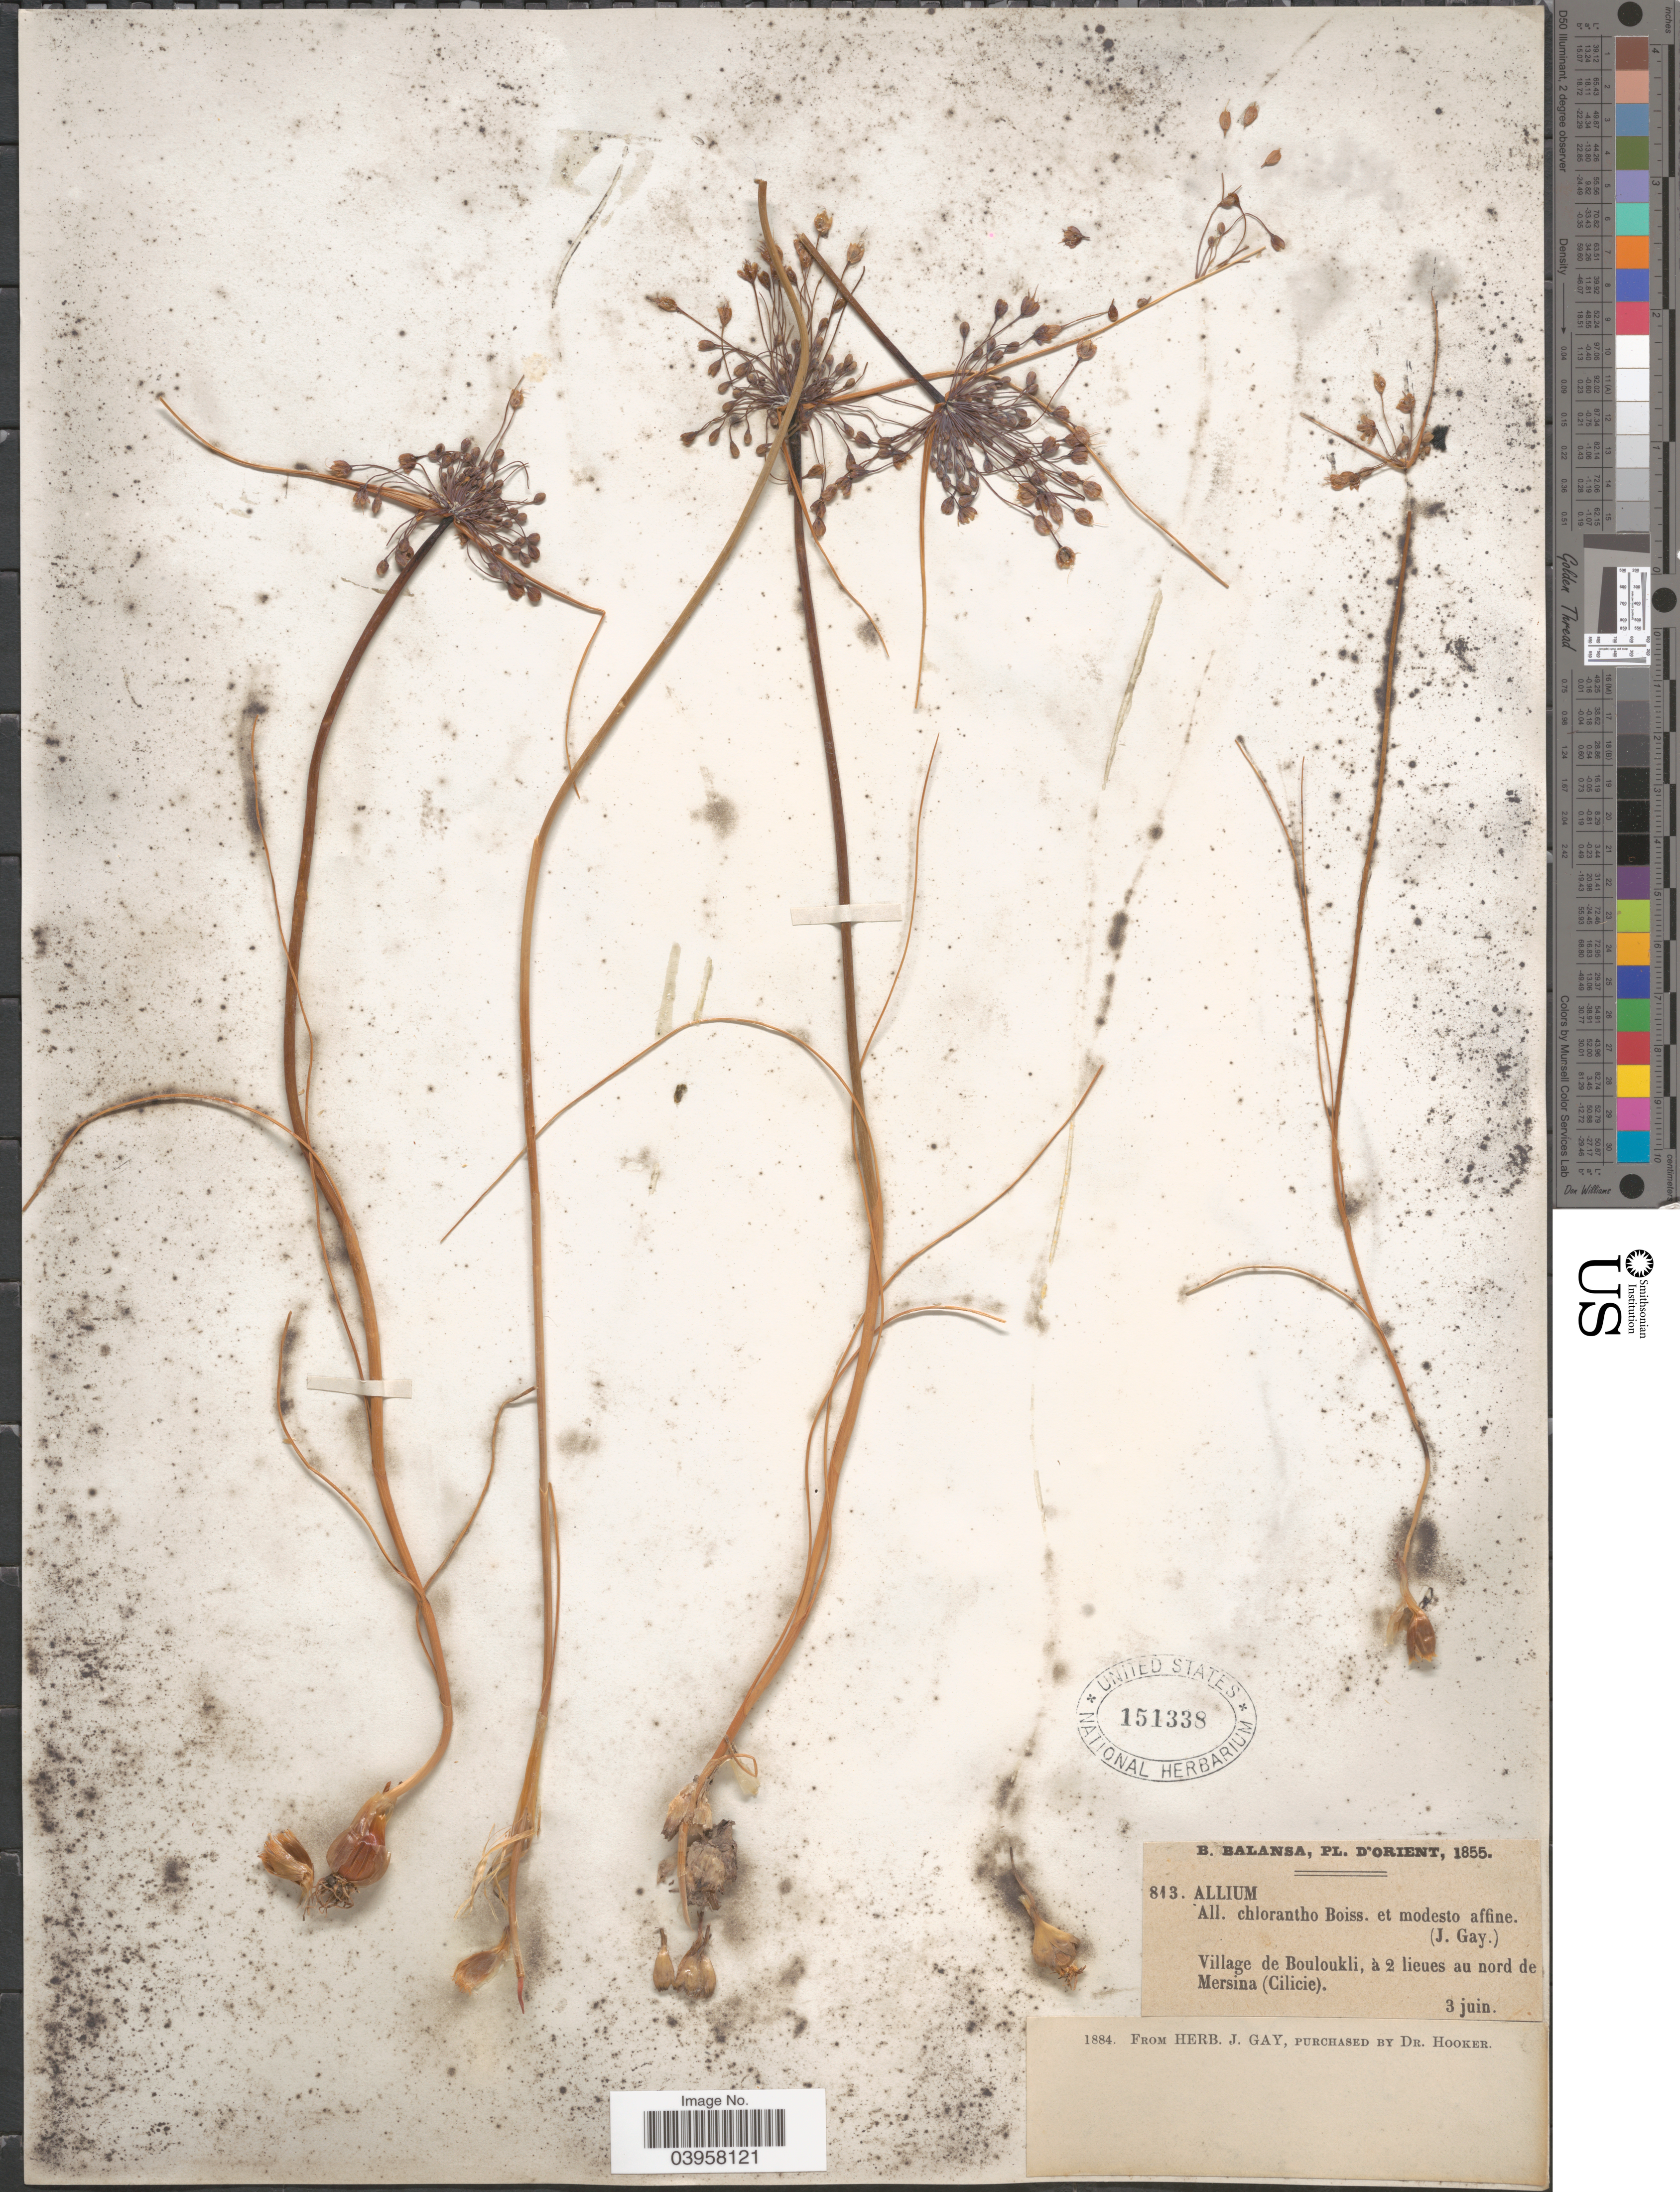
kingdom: Plantae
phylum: Tracheophyta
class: Liliopsida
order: Asparagales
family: Amaryllidaceae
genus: Allium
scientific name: Allium sp.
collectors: B. Balansa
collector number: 813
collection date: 1855-06-03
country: Turkey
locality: D'Orient. Village de Bouloukli, à 2 lieues au nord de Mersina (Cilicie).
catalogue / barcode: US 151338